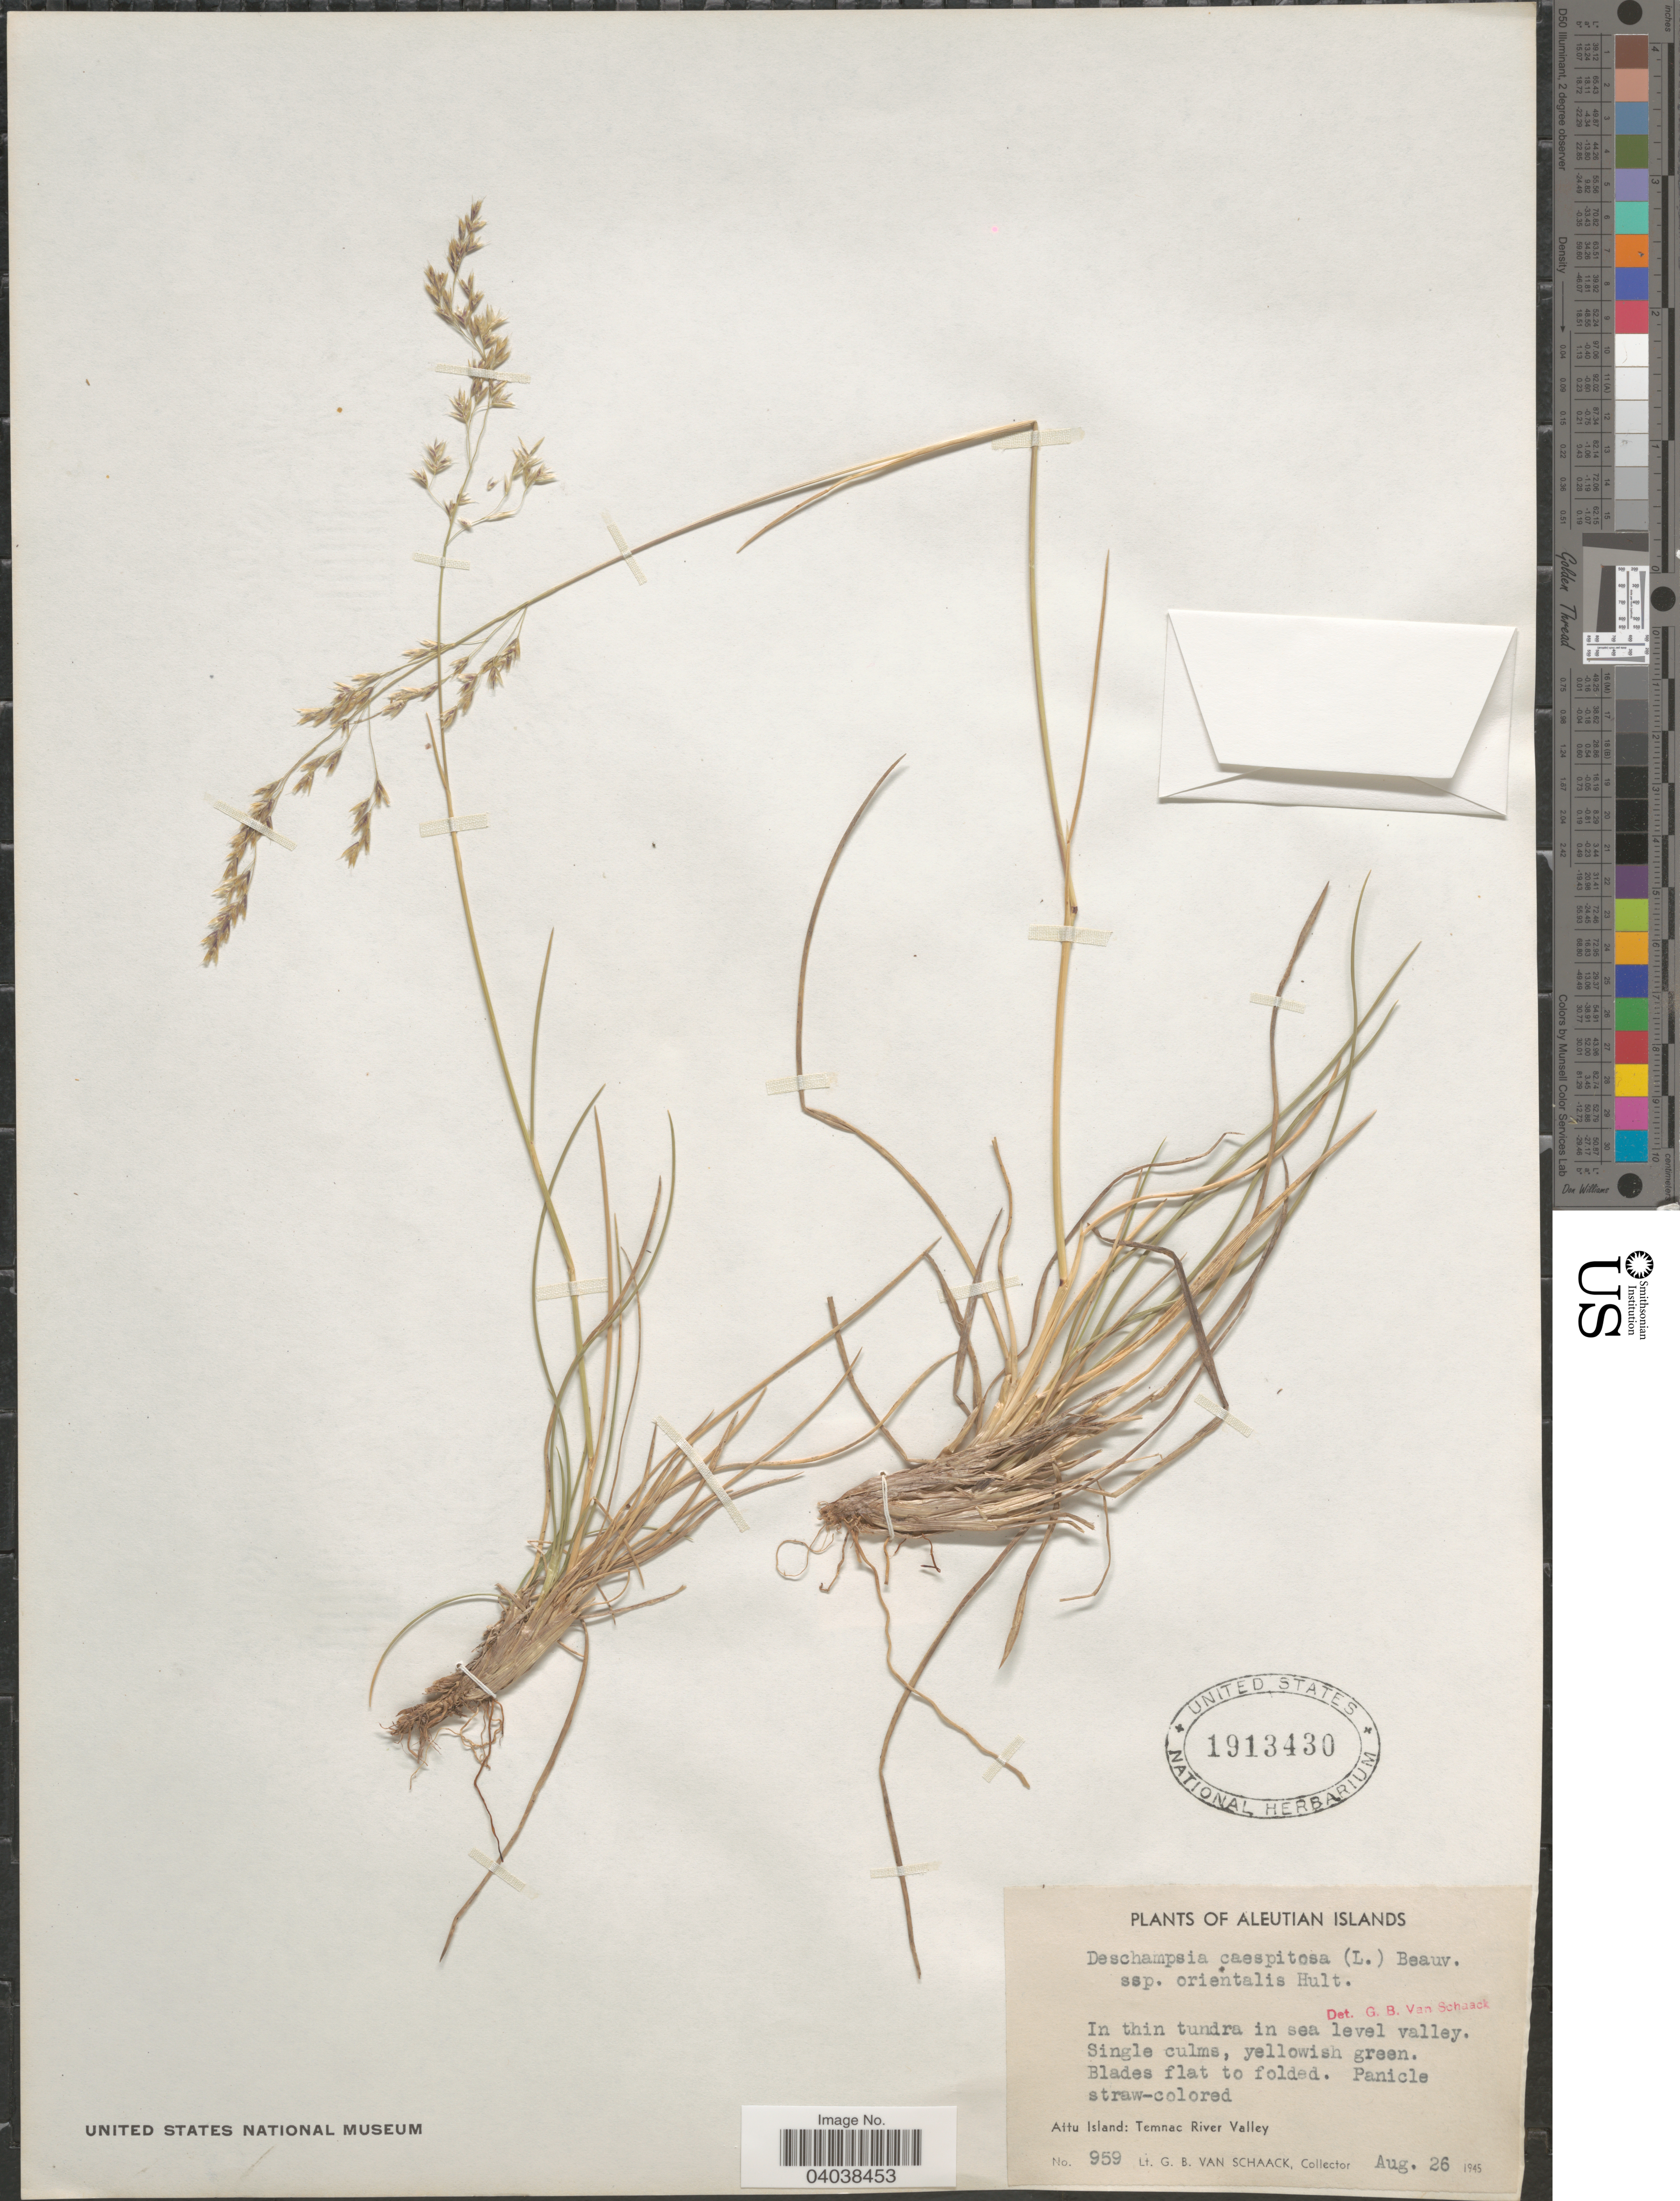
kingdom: Plantae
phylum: Tracheophyta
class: Liliopsida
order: Poales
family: Poaceae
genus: Deschampsia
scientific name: Deschampsia cespitosa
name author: (L.) P. Beauv.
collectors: G. Van Schaack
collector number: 959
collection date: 1945-08-26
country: United States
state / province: Alaska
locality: Aleutian Islands. Attu Island: Temnac River Valley.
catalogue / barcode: US 1913430